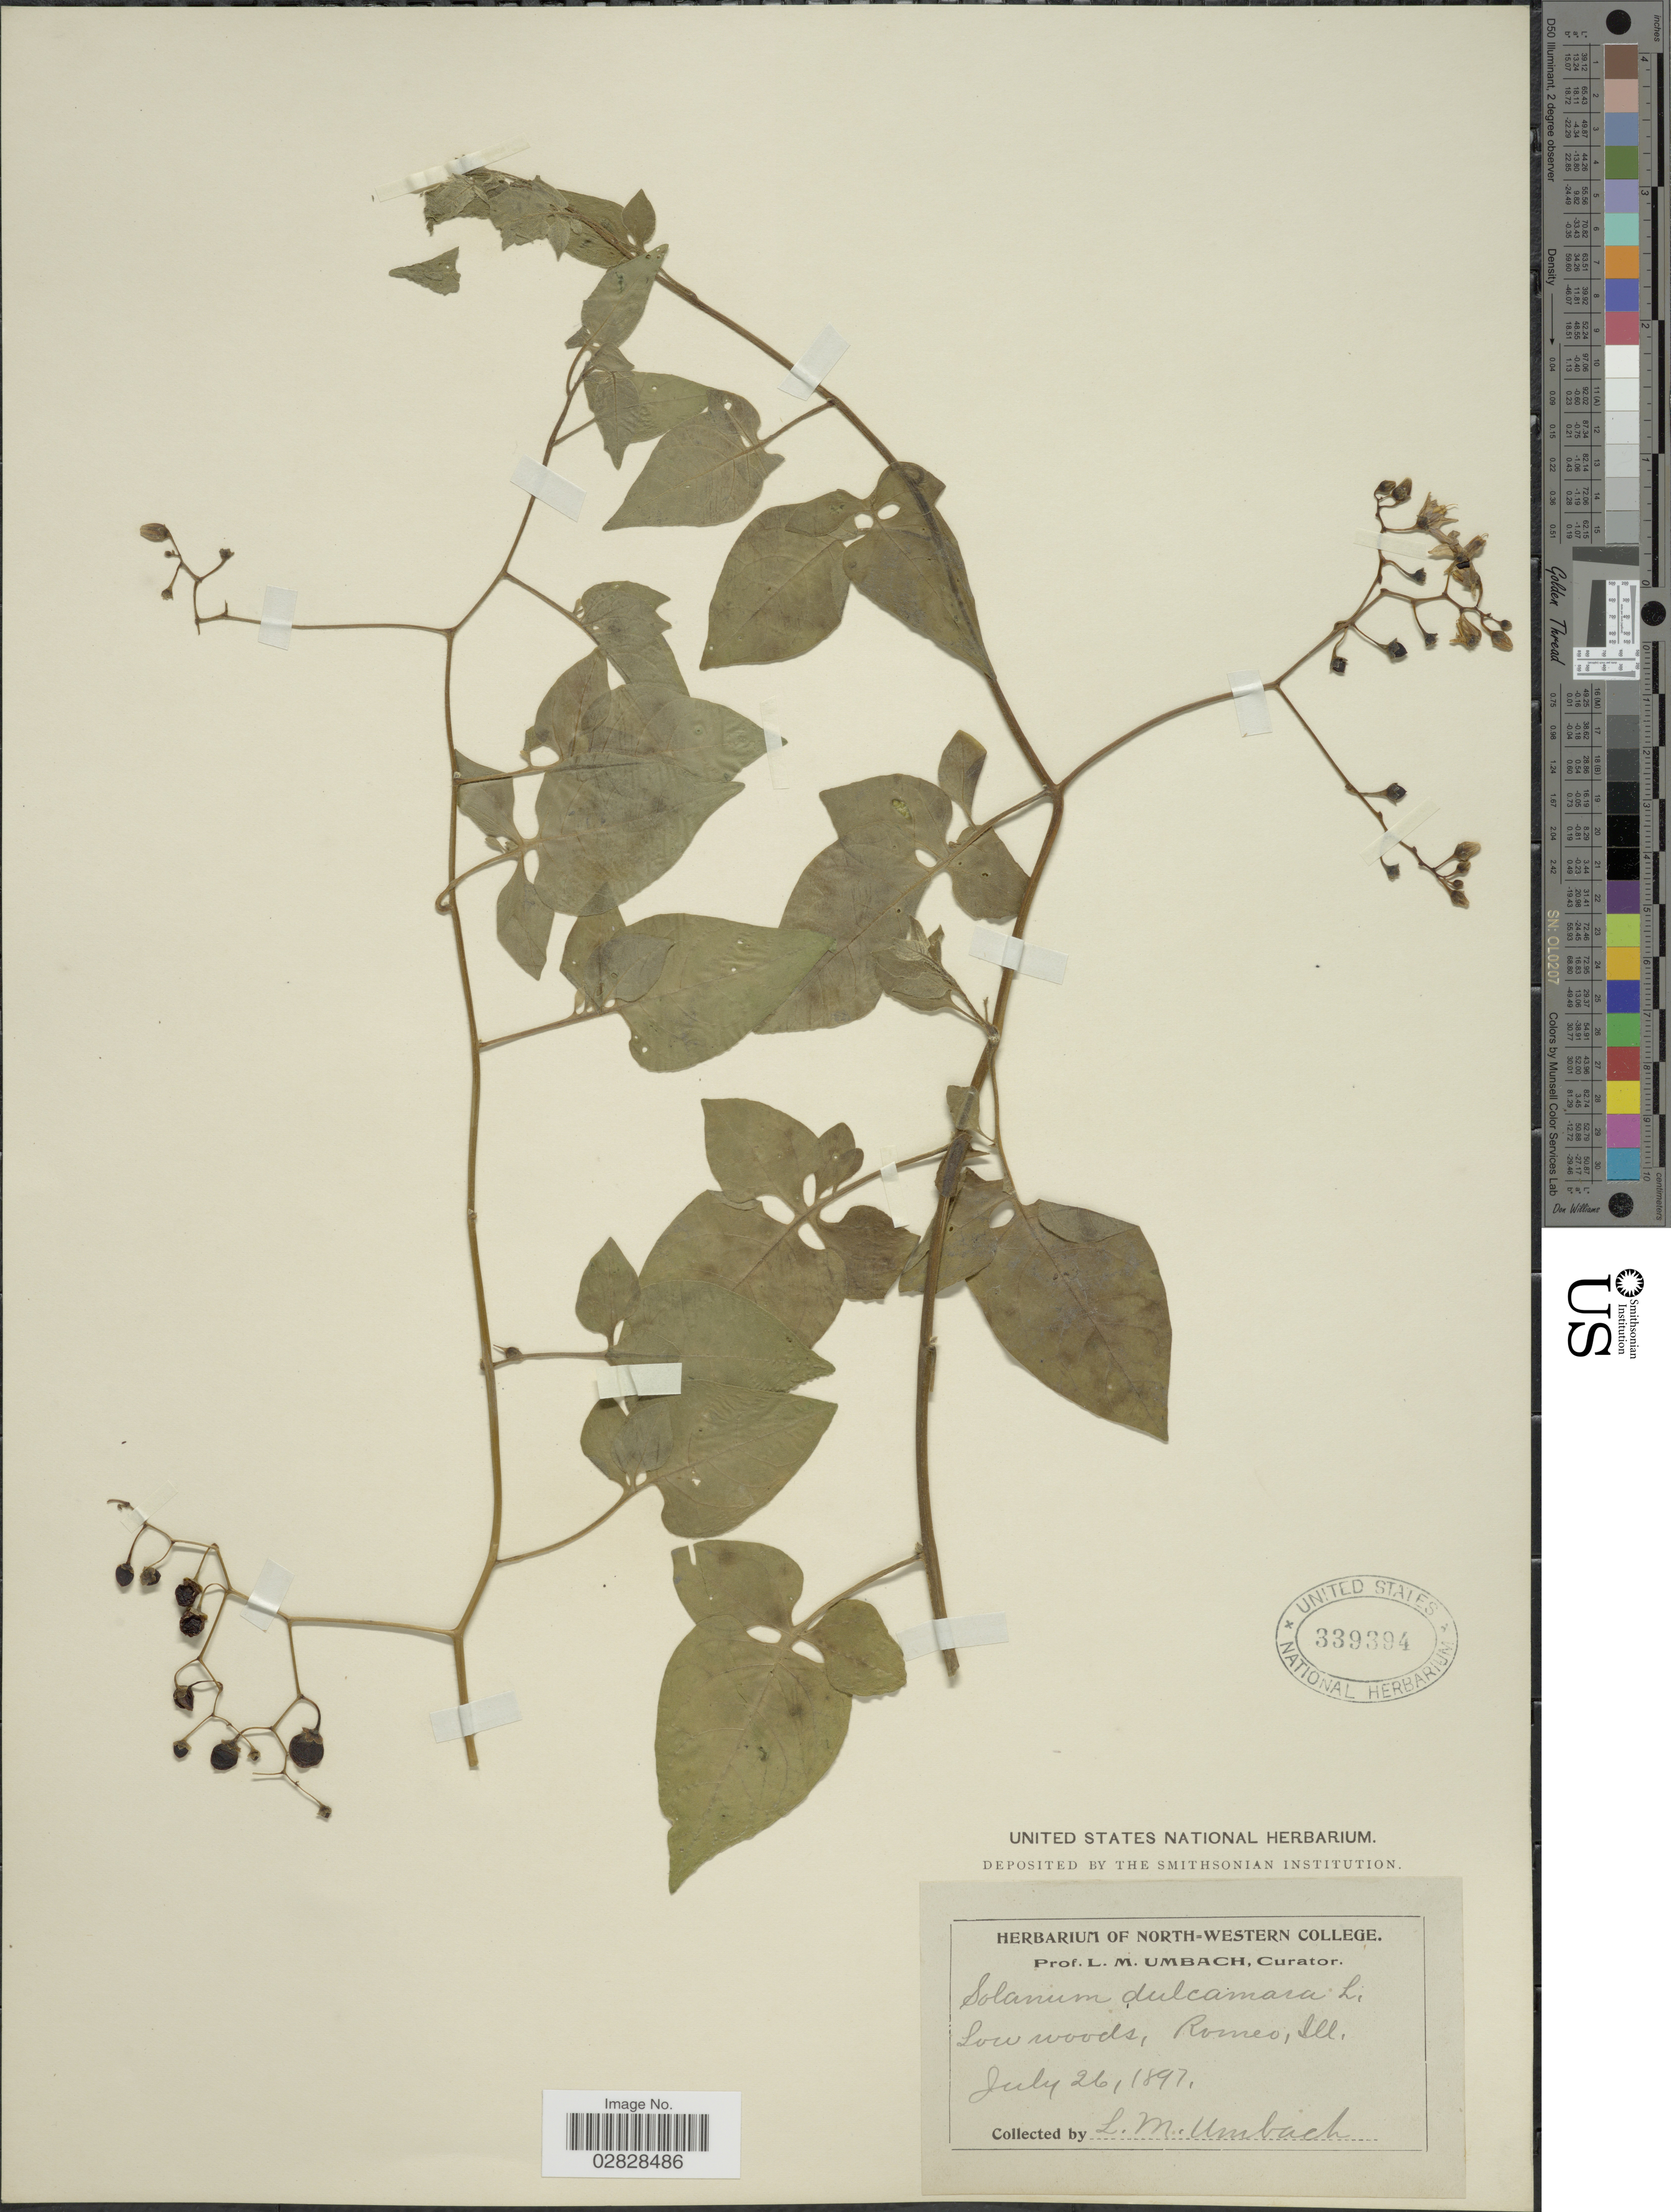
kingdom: Plantae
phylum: Tracheophyta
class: Magnoliopsida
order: Solanales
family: Solanaceae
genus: Solanum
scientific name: Solanum dulcamara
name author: L.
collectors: L. M. Umbach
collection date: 1897-07-26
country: United States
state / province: Illinois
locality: Romeo.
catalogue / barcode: US 339394